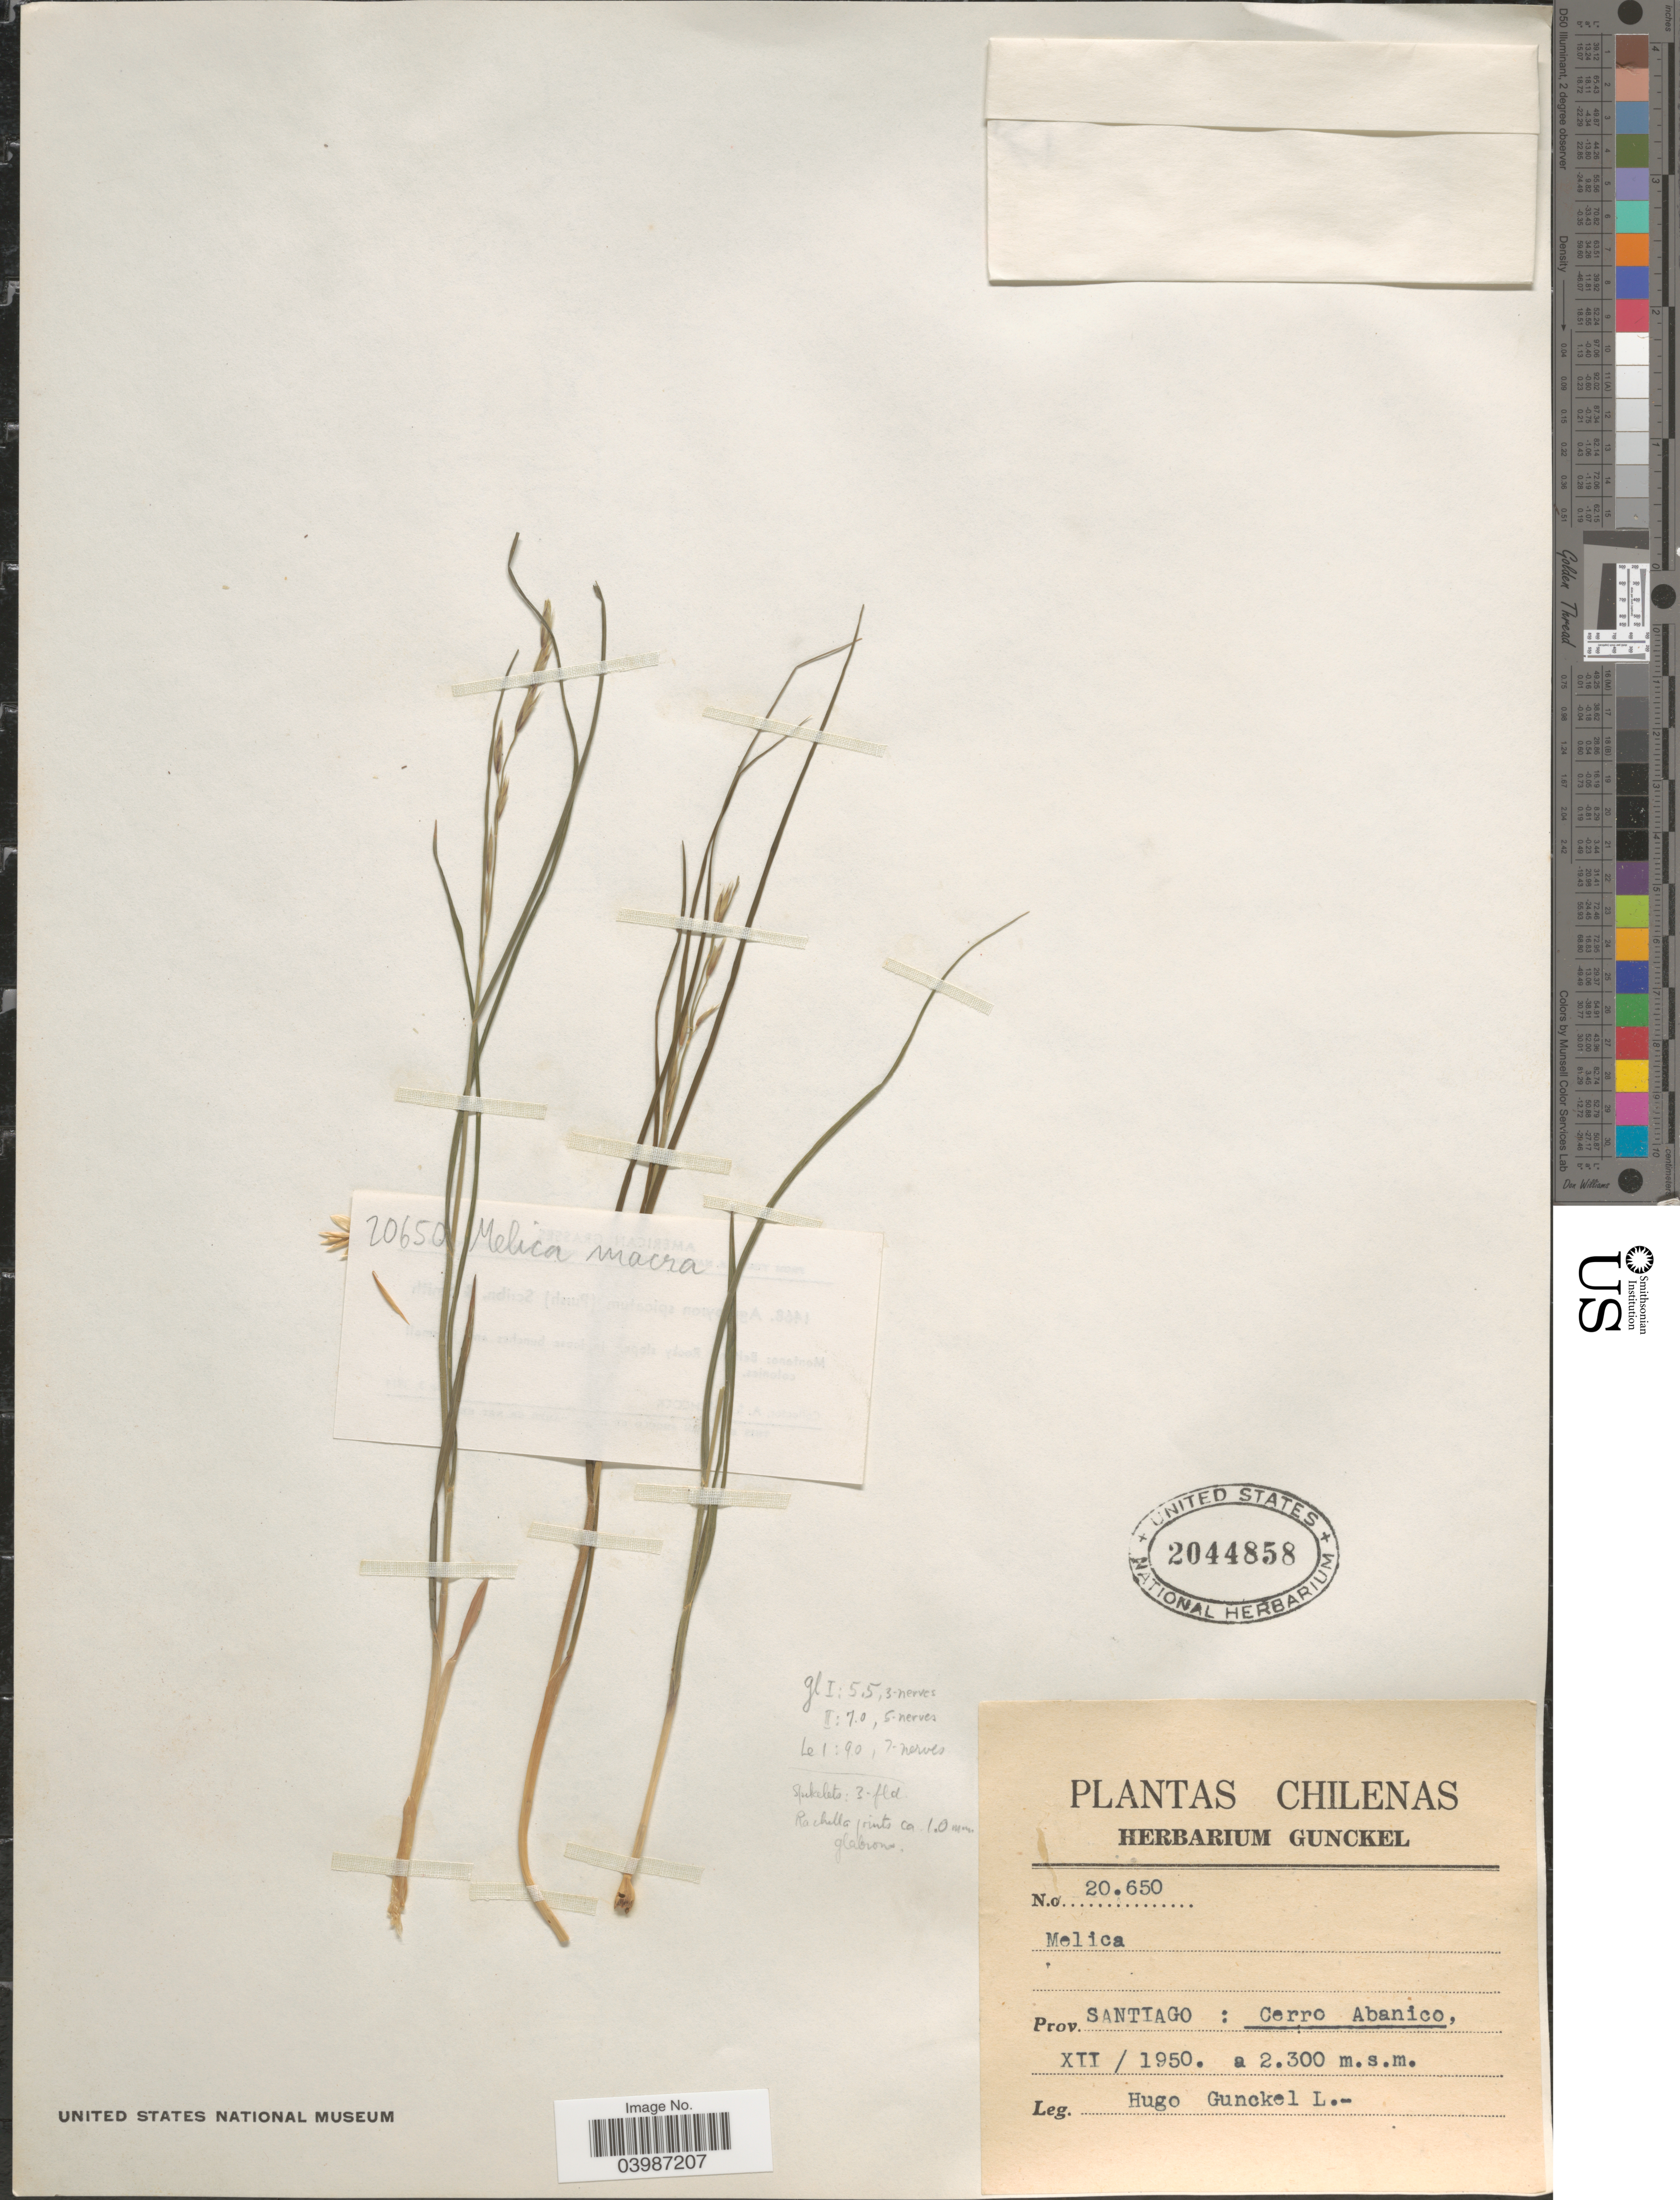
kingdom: Plantae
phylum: Tracheophyta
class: Liliopsida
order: Poales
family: Poaceae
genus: Melica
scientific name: Melica macra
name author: Nees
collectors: H. Gunckel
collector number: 20650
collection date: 1950-12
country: Chile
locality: Prov. Santiago: Cerro Abanico.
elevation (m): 2300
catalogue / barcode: US 2044858